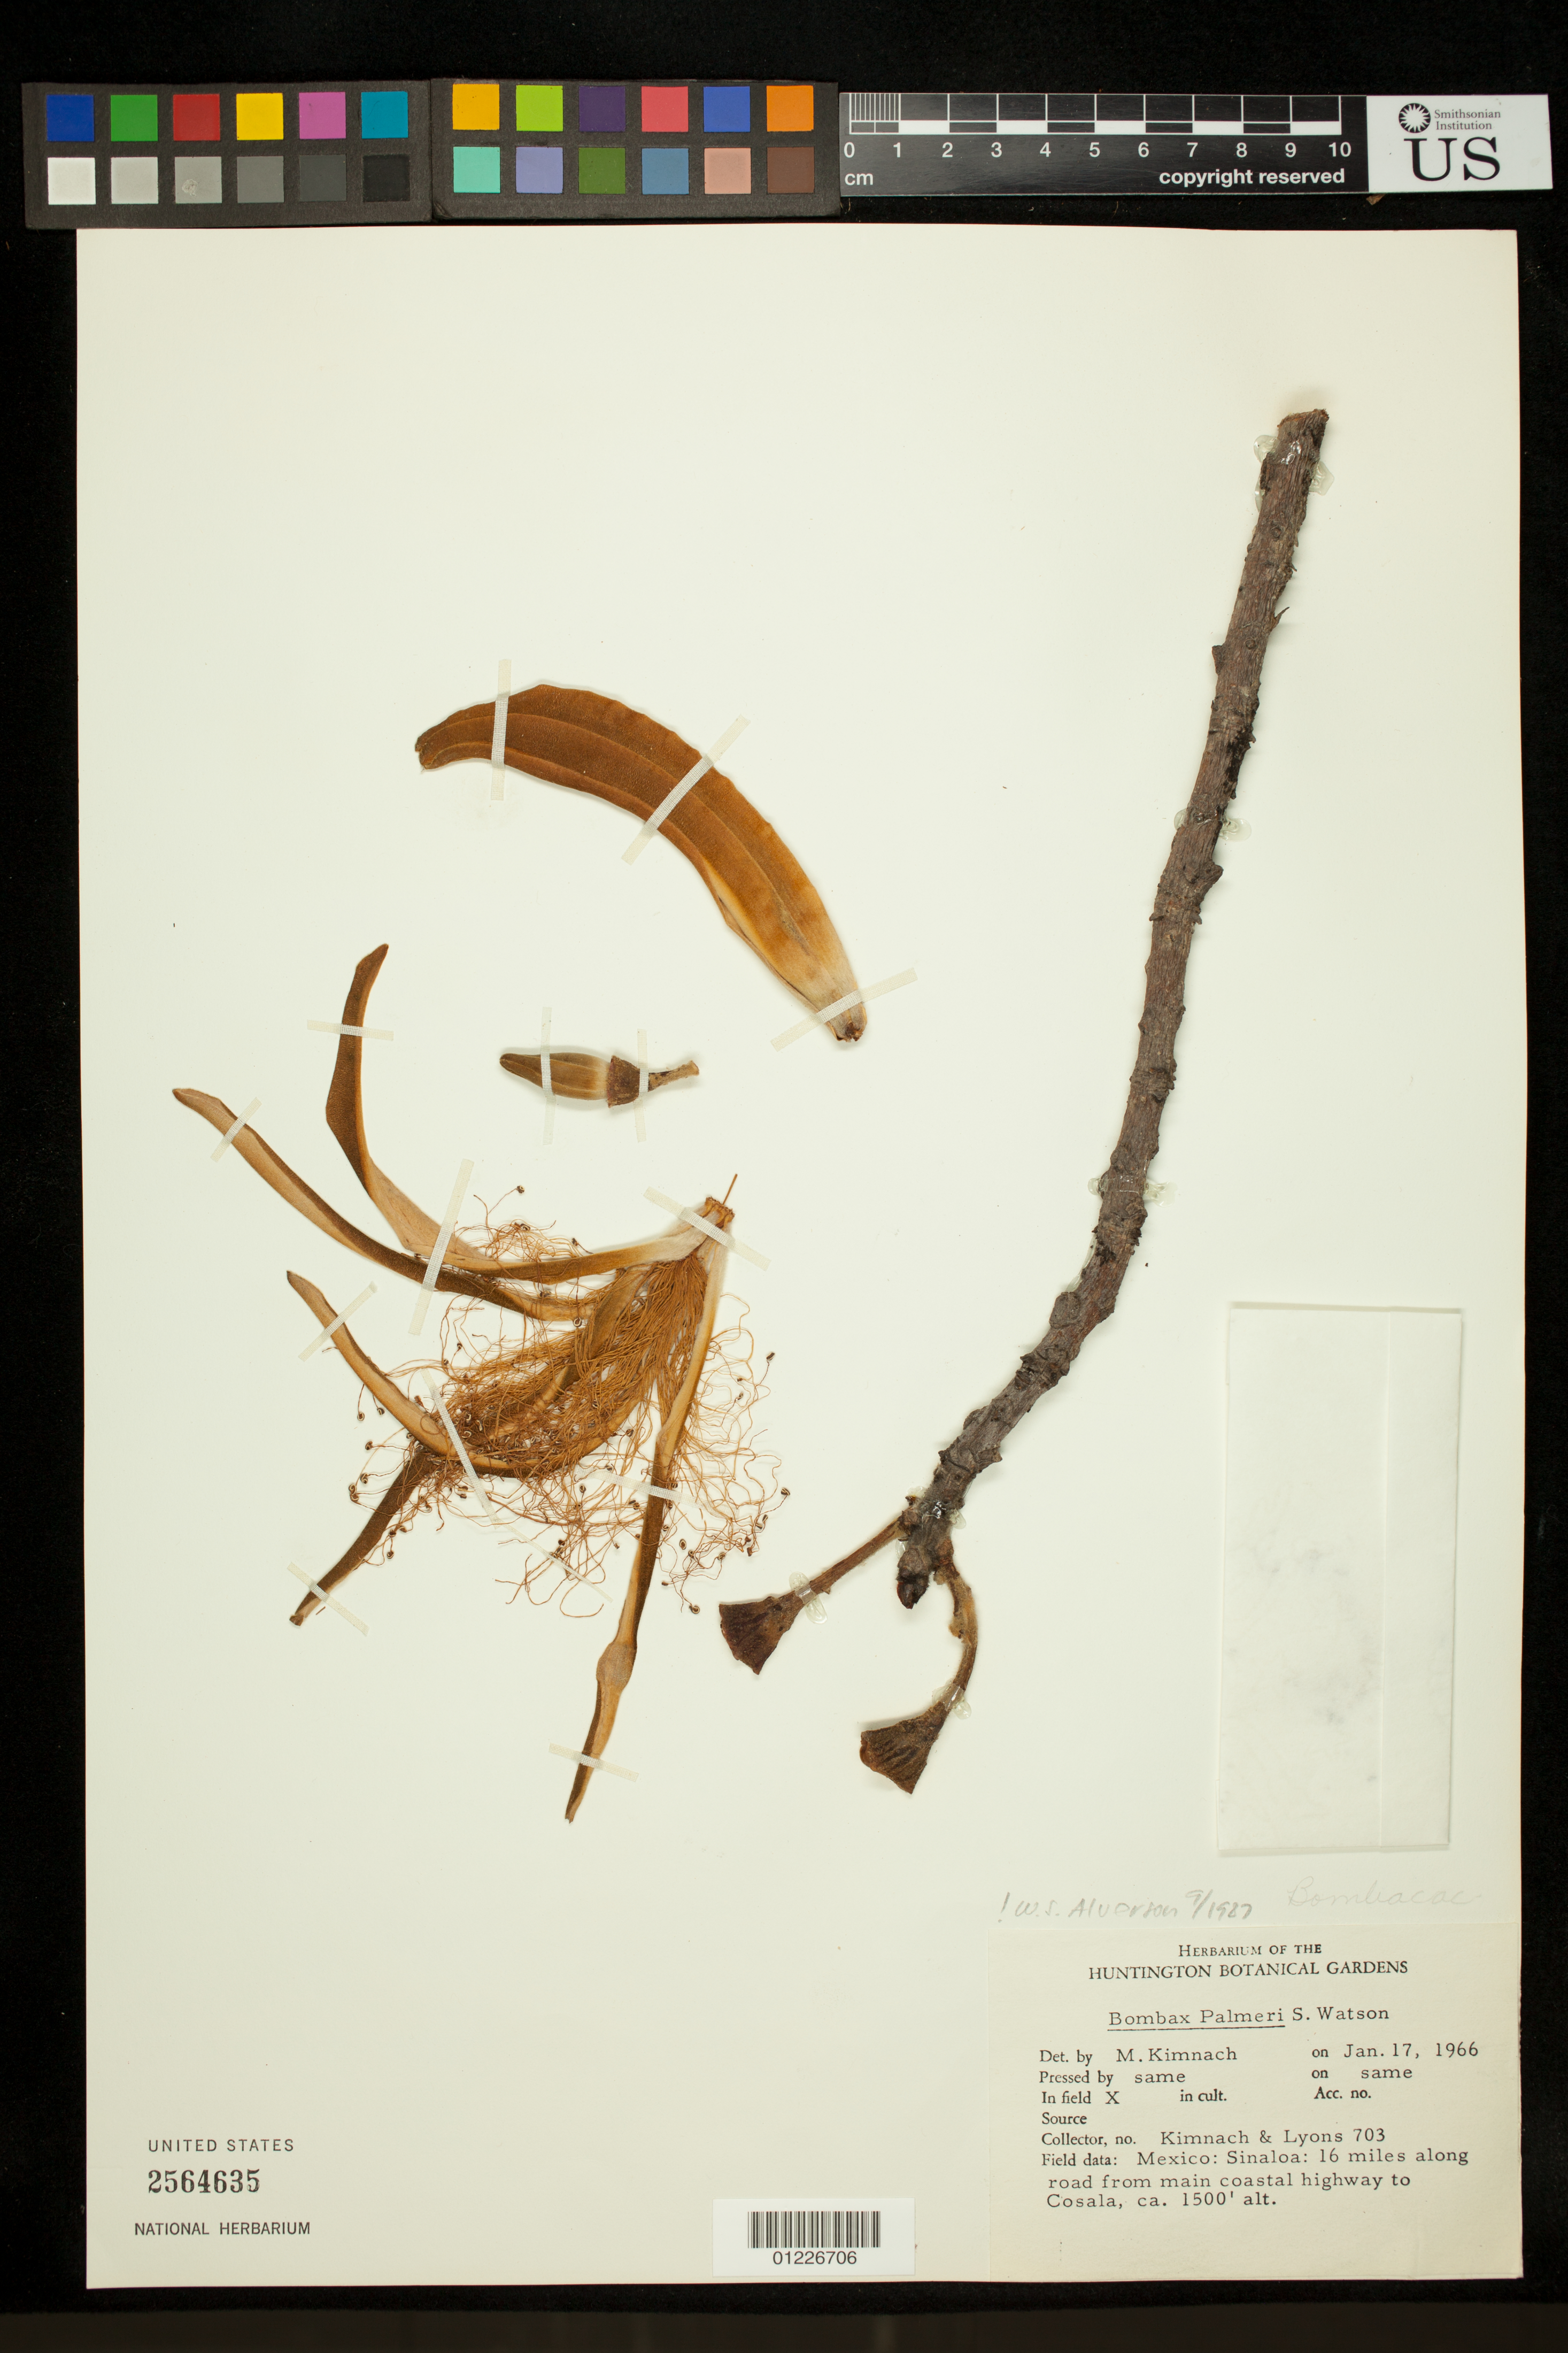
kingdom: Plantae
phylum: Tracheophyta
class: Magnoliopsida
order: Malvales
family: Malvaceae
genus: Pseudobombax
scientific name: Pseudobombax palmeri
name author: (S. Watson) Dugand G.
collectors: M. W. Kimnach & -. Lyons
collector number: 703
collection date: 1966-01-17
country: Mexico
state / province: Sinaloa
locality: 16 miles along road from main coastal highway to Cosala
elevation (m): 457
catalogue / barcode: US 2564635